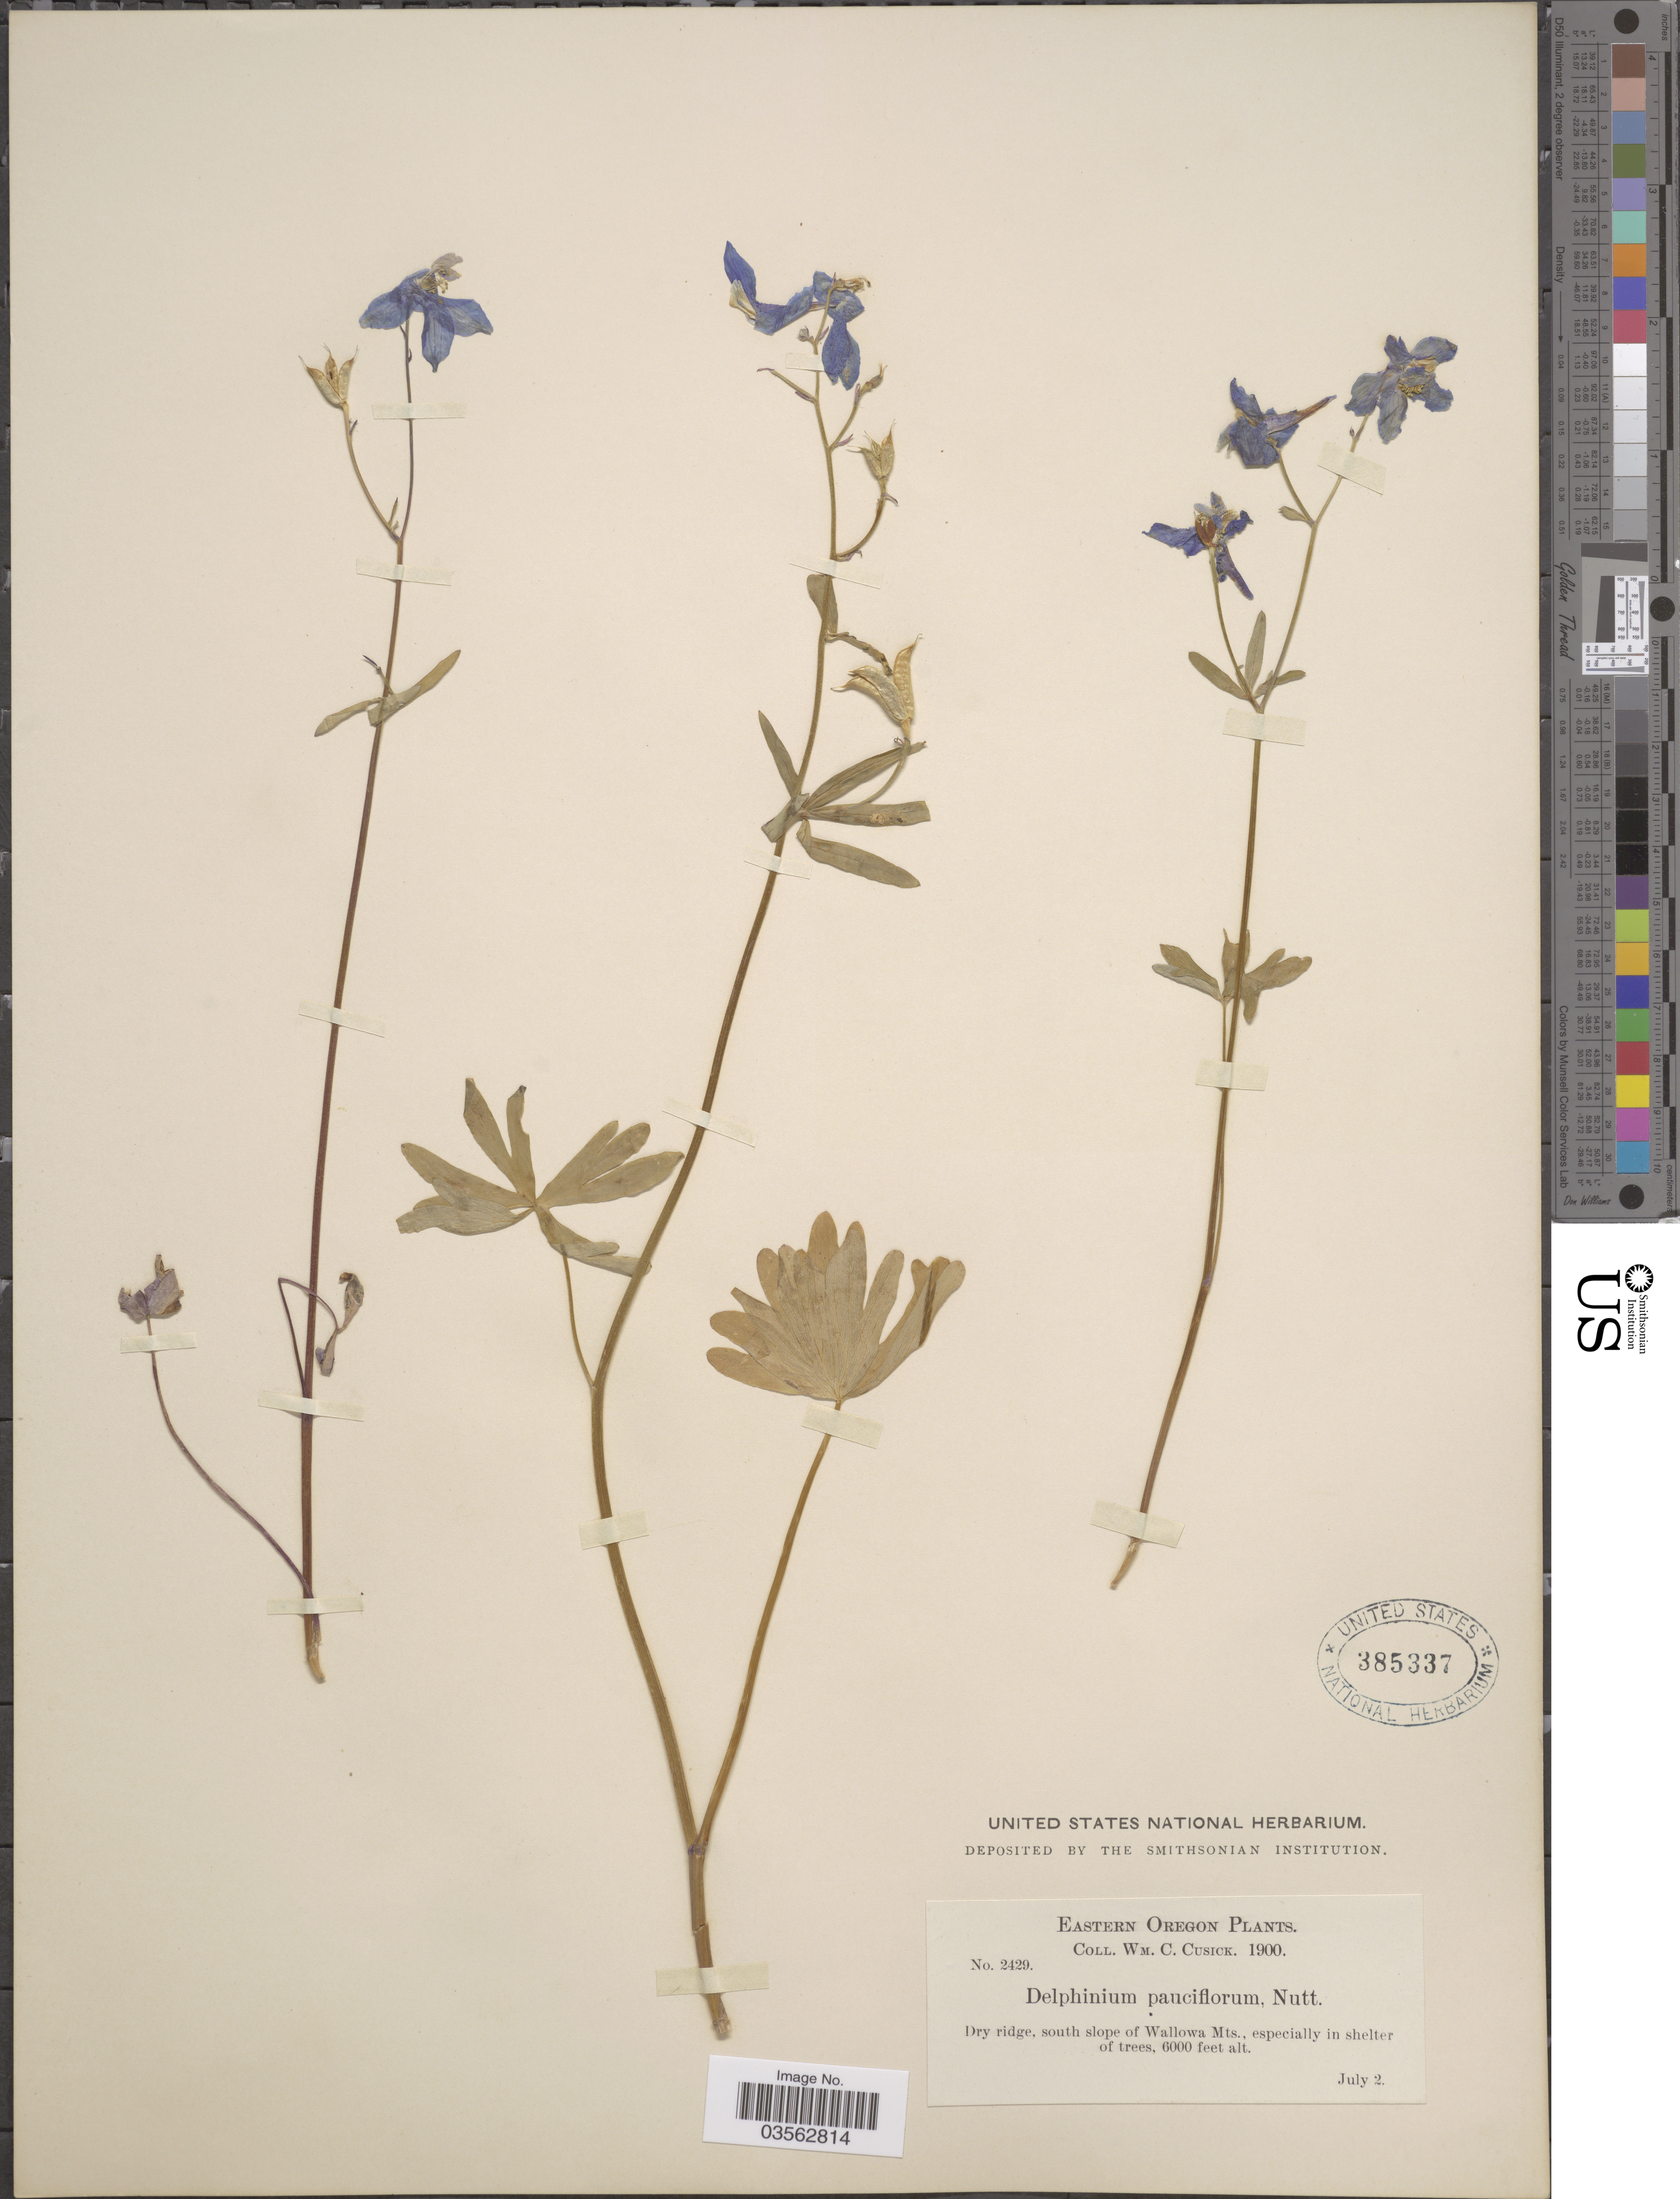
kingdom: Plantae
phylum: Tracheophyta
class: Magnoliopsida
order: Ranunculales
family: Ranunculaceae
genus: Delphinium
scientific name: Delphinium columbianum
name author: Greene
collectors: W. C. Cusick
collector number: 2429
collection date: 1900-07-02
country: United States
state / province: Oregon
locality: Eastern Oregon. Dry ridge, south slope of Wallowa Mts.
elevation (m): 1829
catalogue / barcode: US 385337